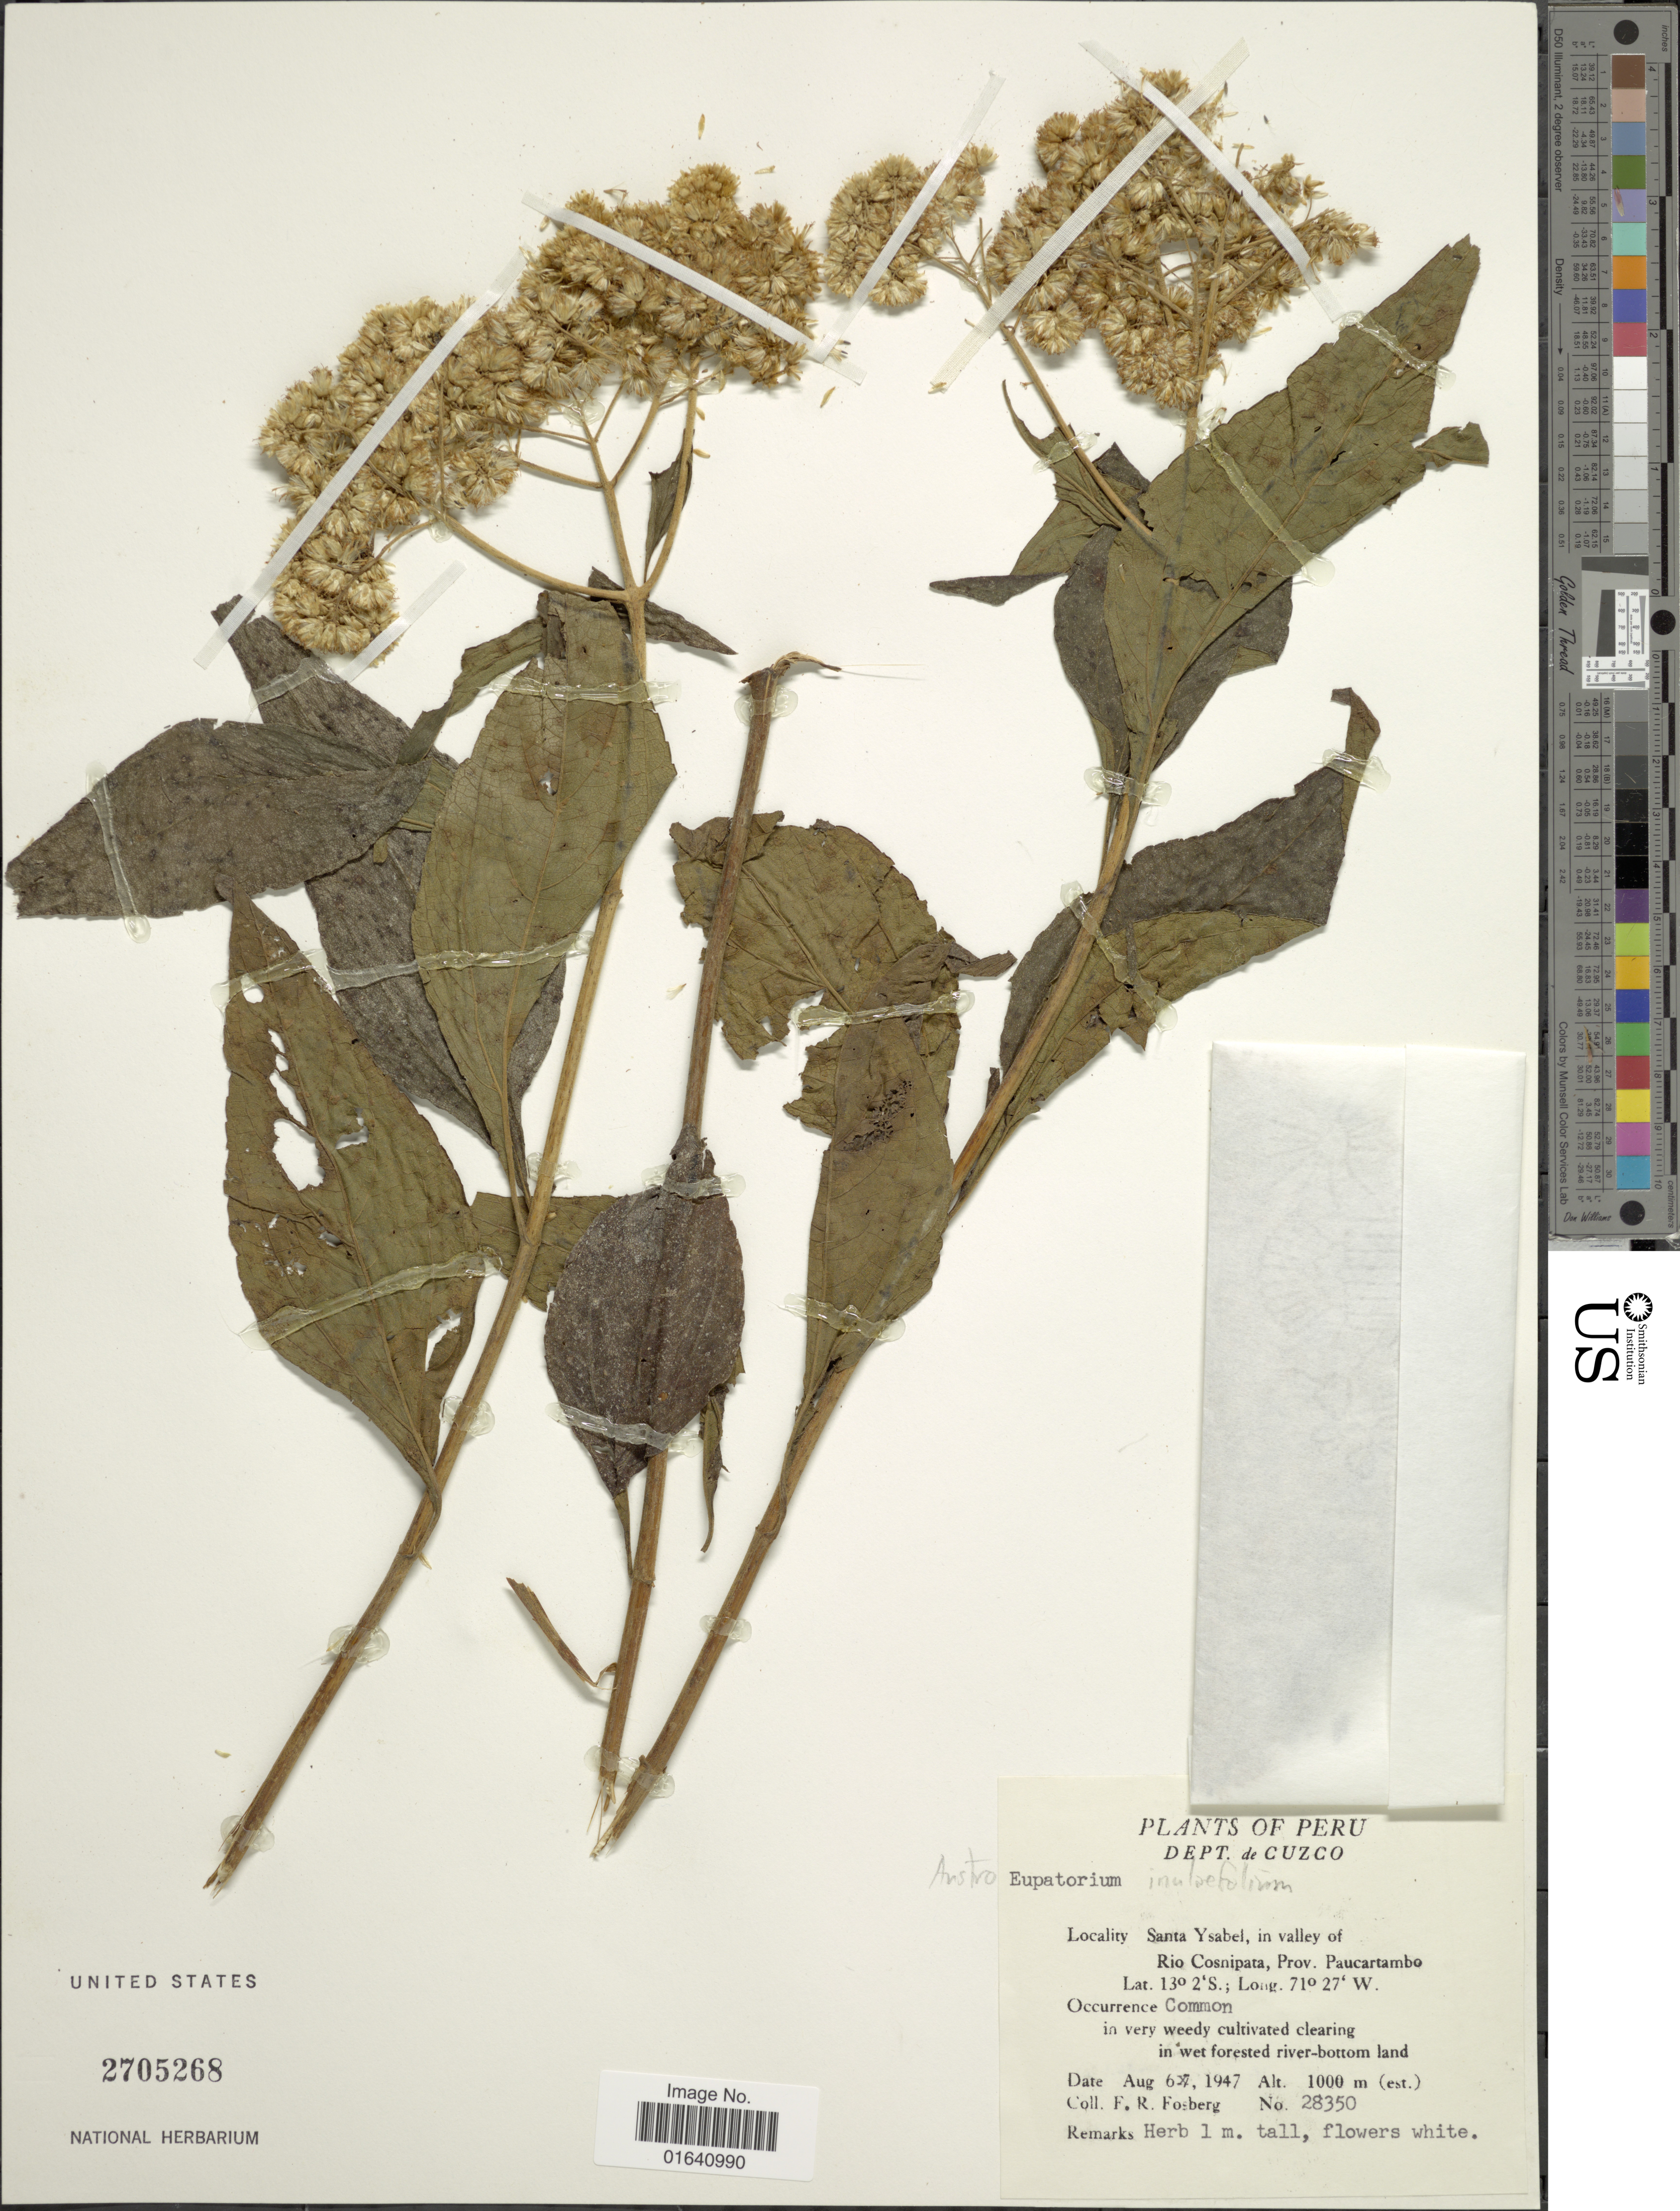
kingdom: Plantae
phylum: Tracheophyta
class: Magnoliopsida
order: Asterales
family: Asteraceae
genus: Austroeupatorium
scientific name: Austroeupatorium decemflorum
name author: (DC.) R.M. King & H. Rob.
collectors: F. R. Fosberg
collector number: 28350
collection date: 1947-08-06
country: Peru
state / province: Cusco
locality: Dept. de Cuzco, Santa Ysabel, in valley of Rio Cosnipata, Prov. Paucartambo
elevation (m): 1000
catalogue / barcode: US 2705268